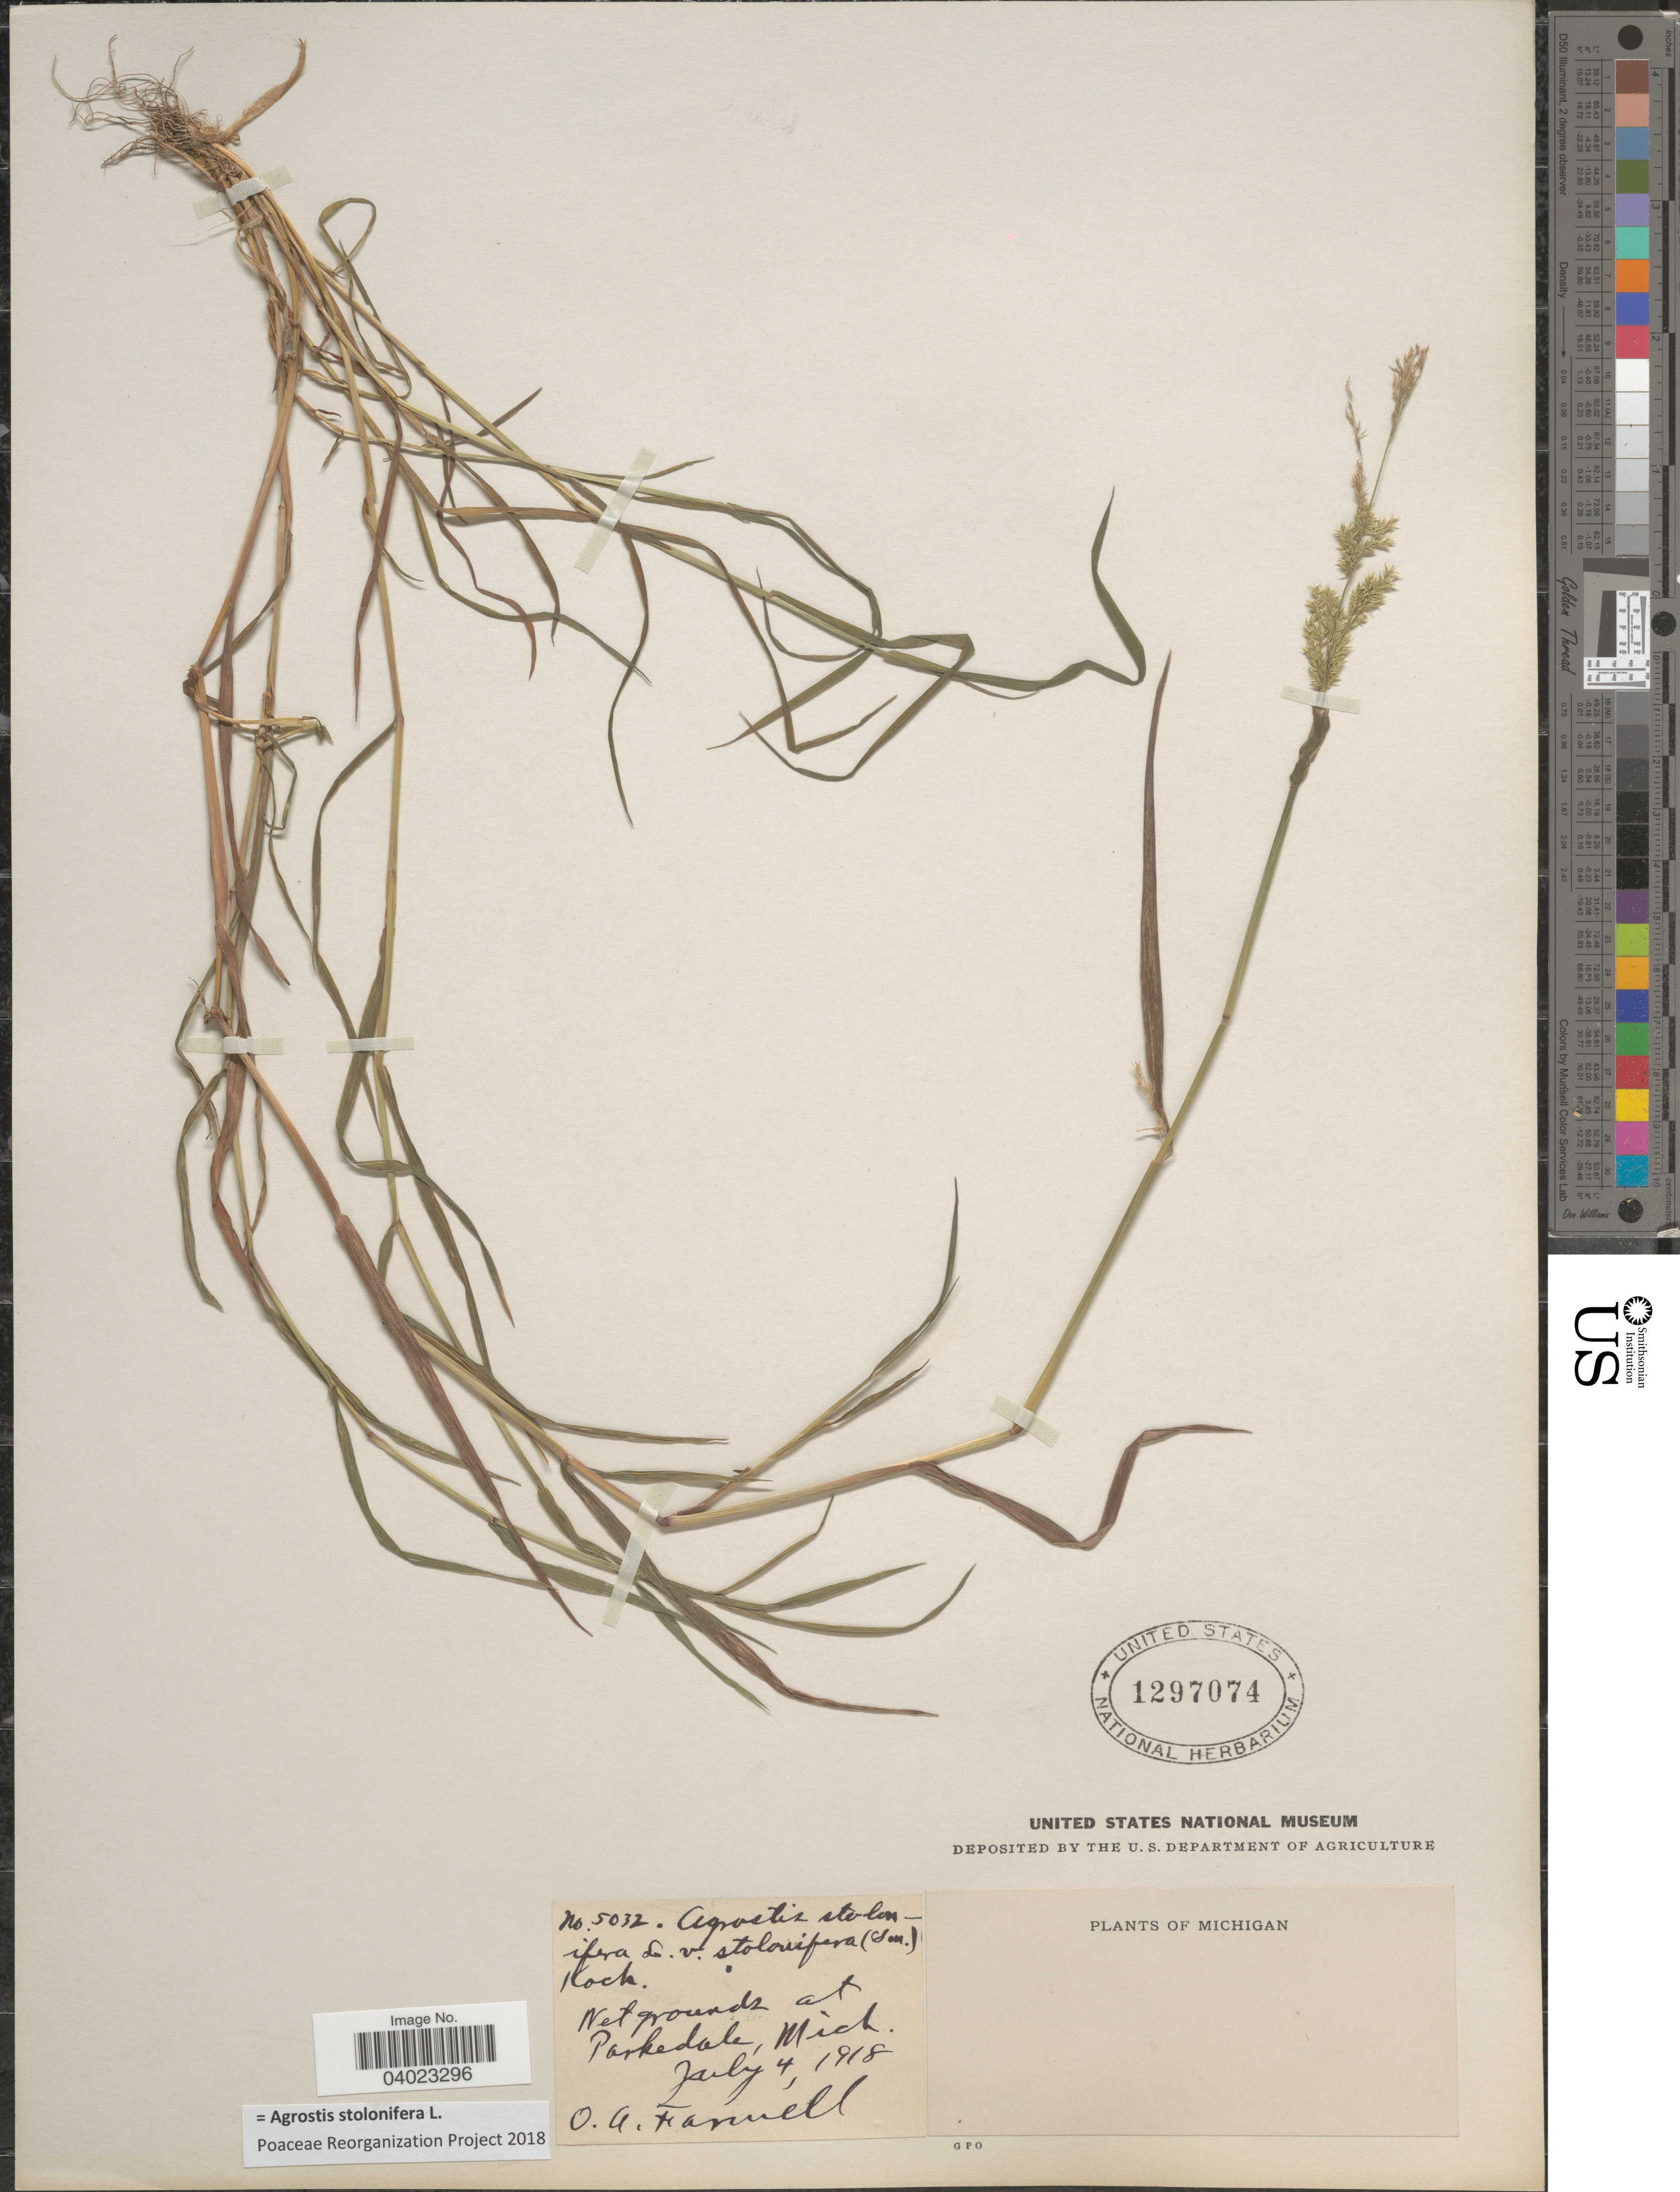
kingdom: Plantae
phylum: Tracheophyta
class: Liliopsida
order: Poales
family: Poaceae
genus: Agrostis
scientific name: Agrostis stolonifera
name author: L.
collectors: O. Farwell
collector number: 5032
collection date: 1918-07-04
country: United States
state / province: Michigan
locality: Wet grounds at Parkedale.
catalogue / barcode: US 1297074